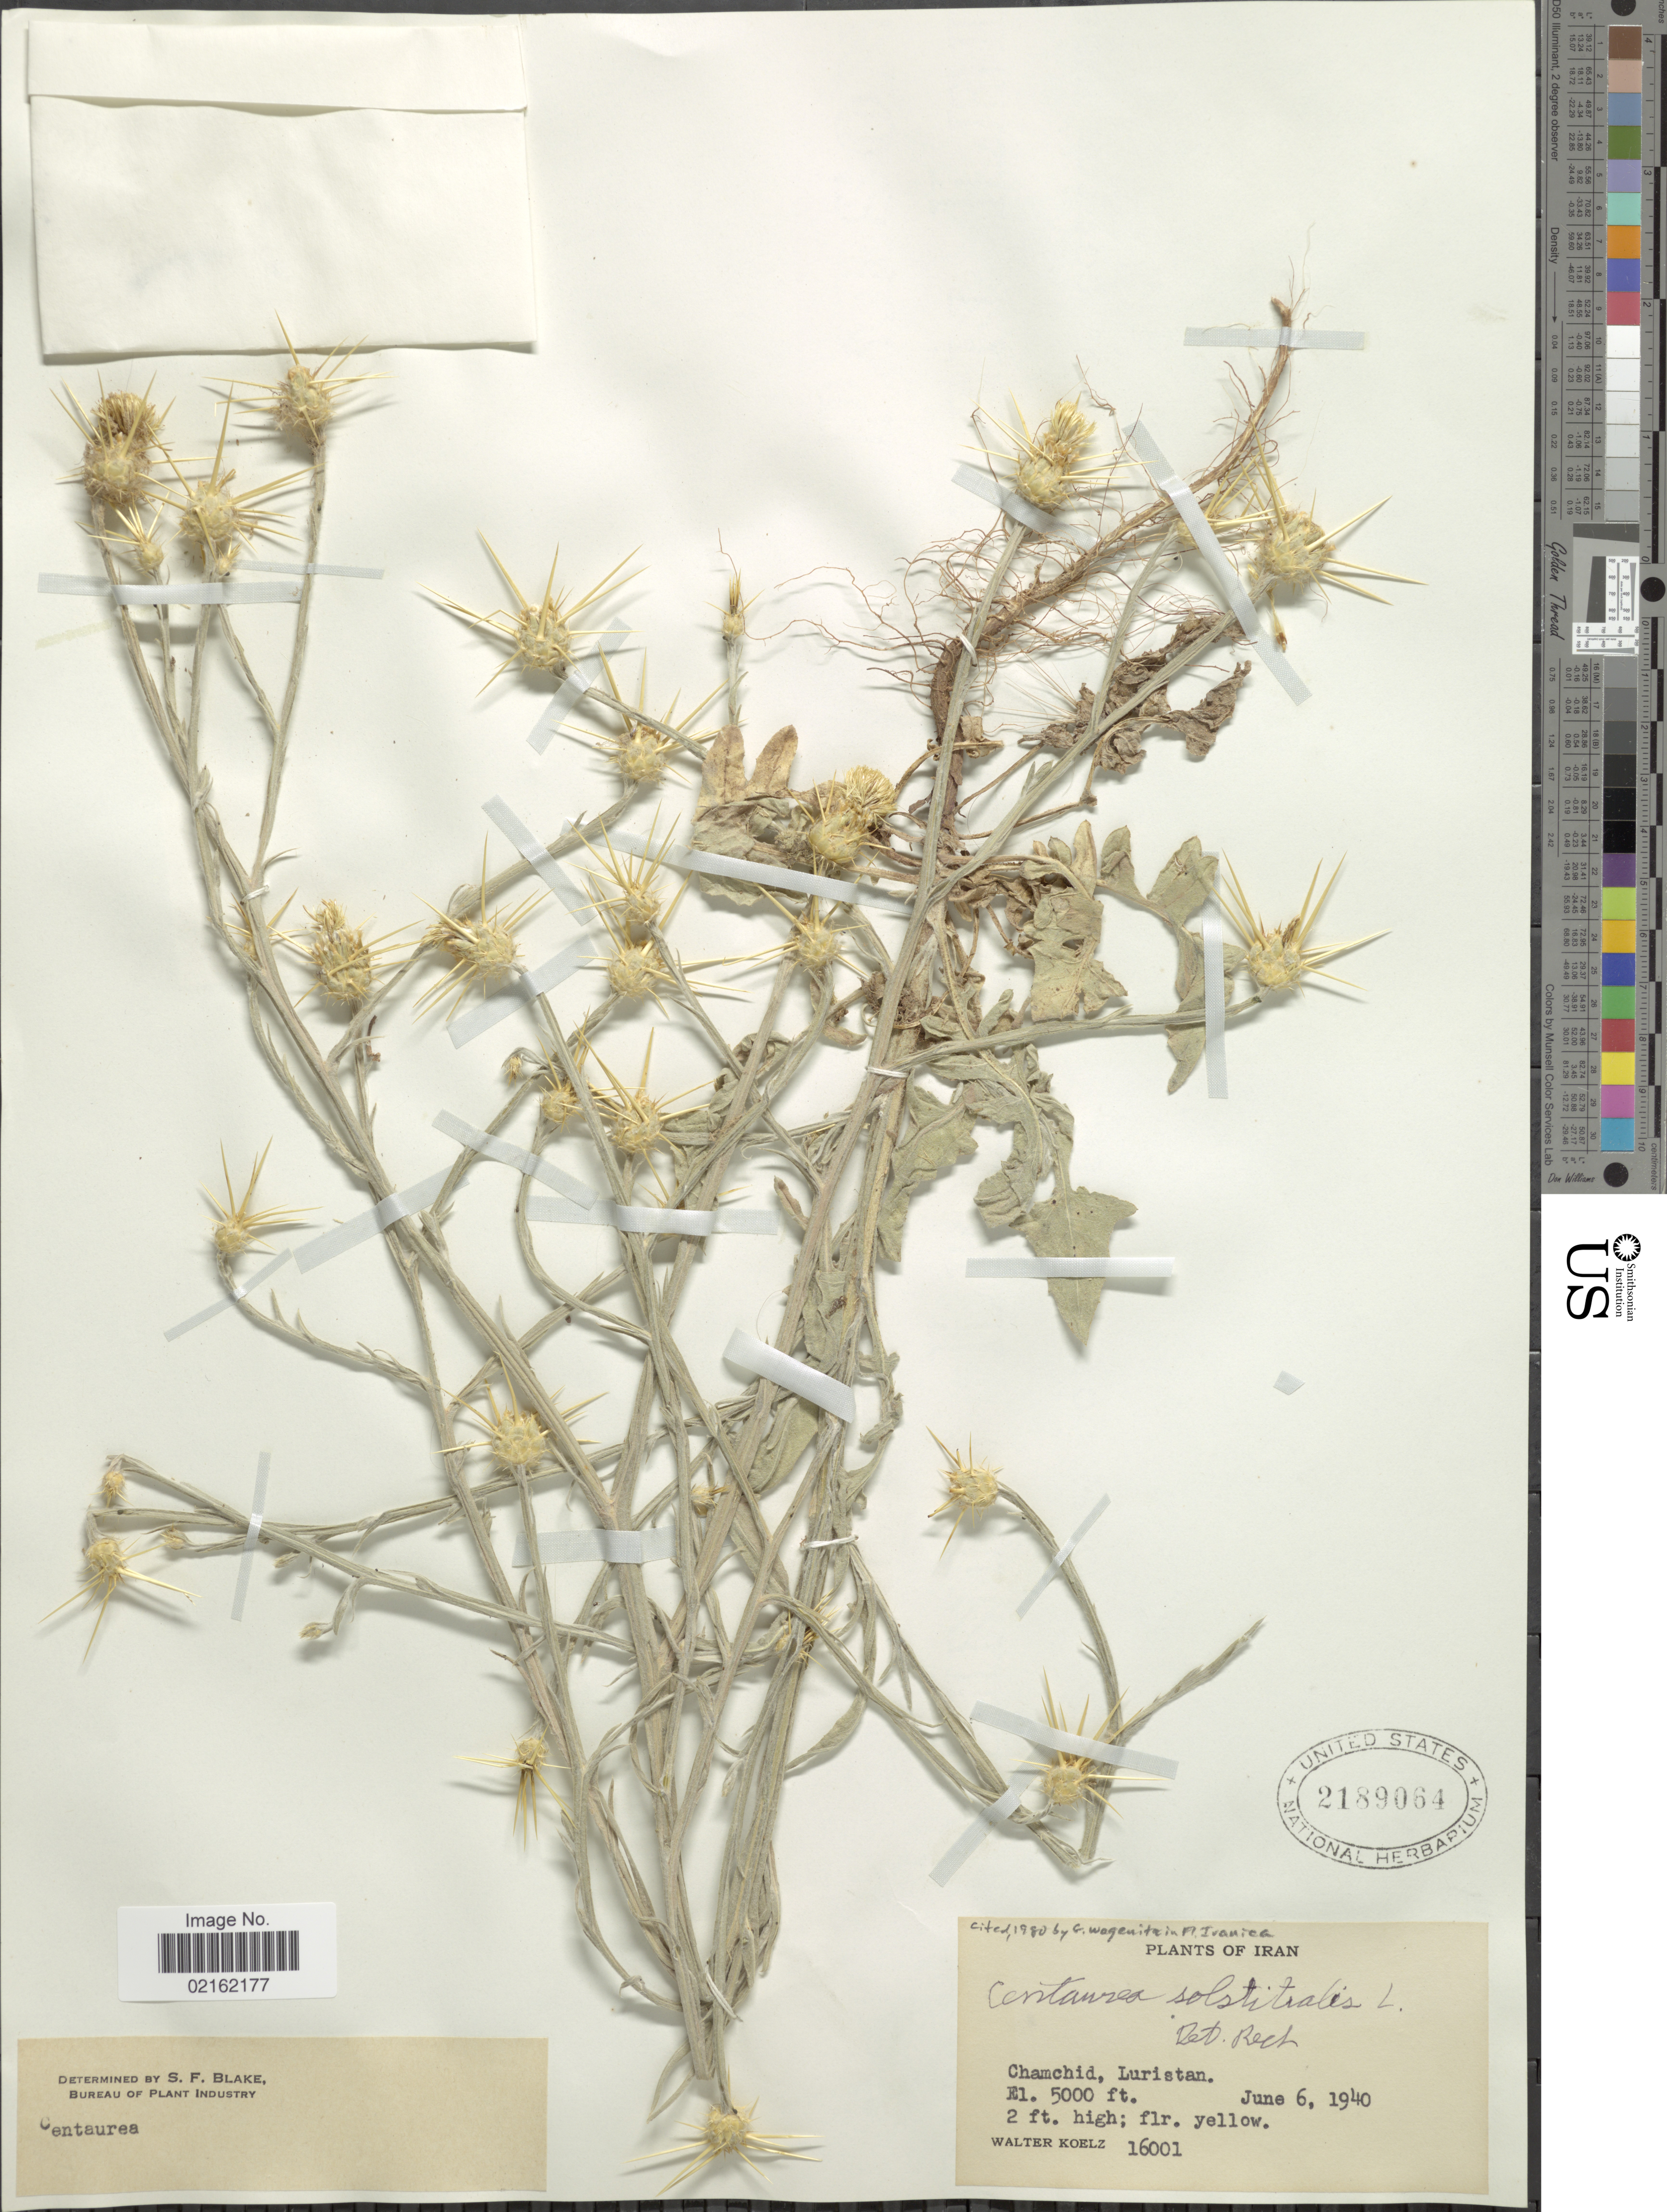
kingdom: Plantae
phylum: Tracheophyta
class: Magnoliopsida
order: Asterales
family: Asteraceae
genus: Centaurea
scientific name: Centaurea solstitialis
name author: L.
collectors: W. N. Koelz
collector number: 16001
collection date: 1940-06-06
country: Iran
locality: Chamchid, Luristan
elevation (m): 1524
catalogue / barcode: US 2189064